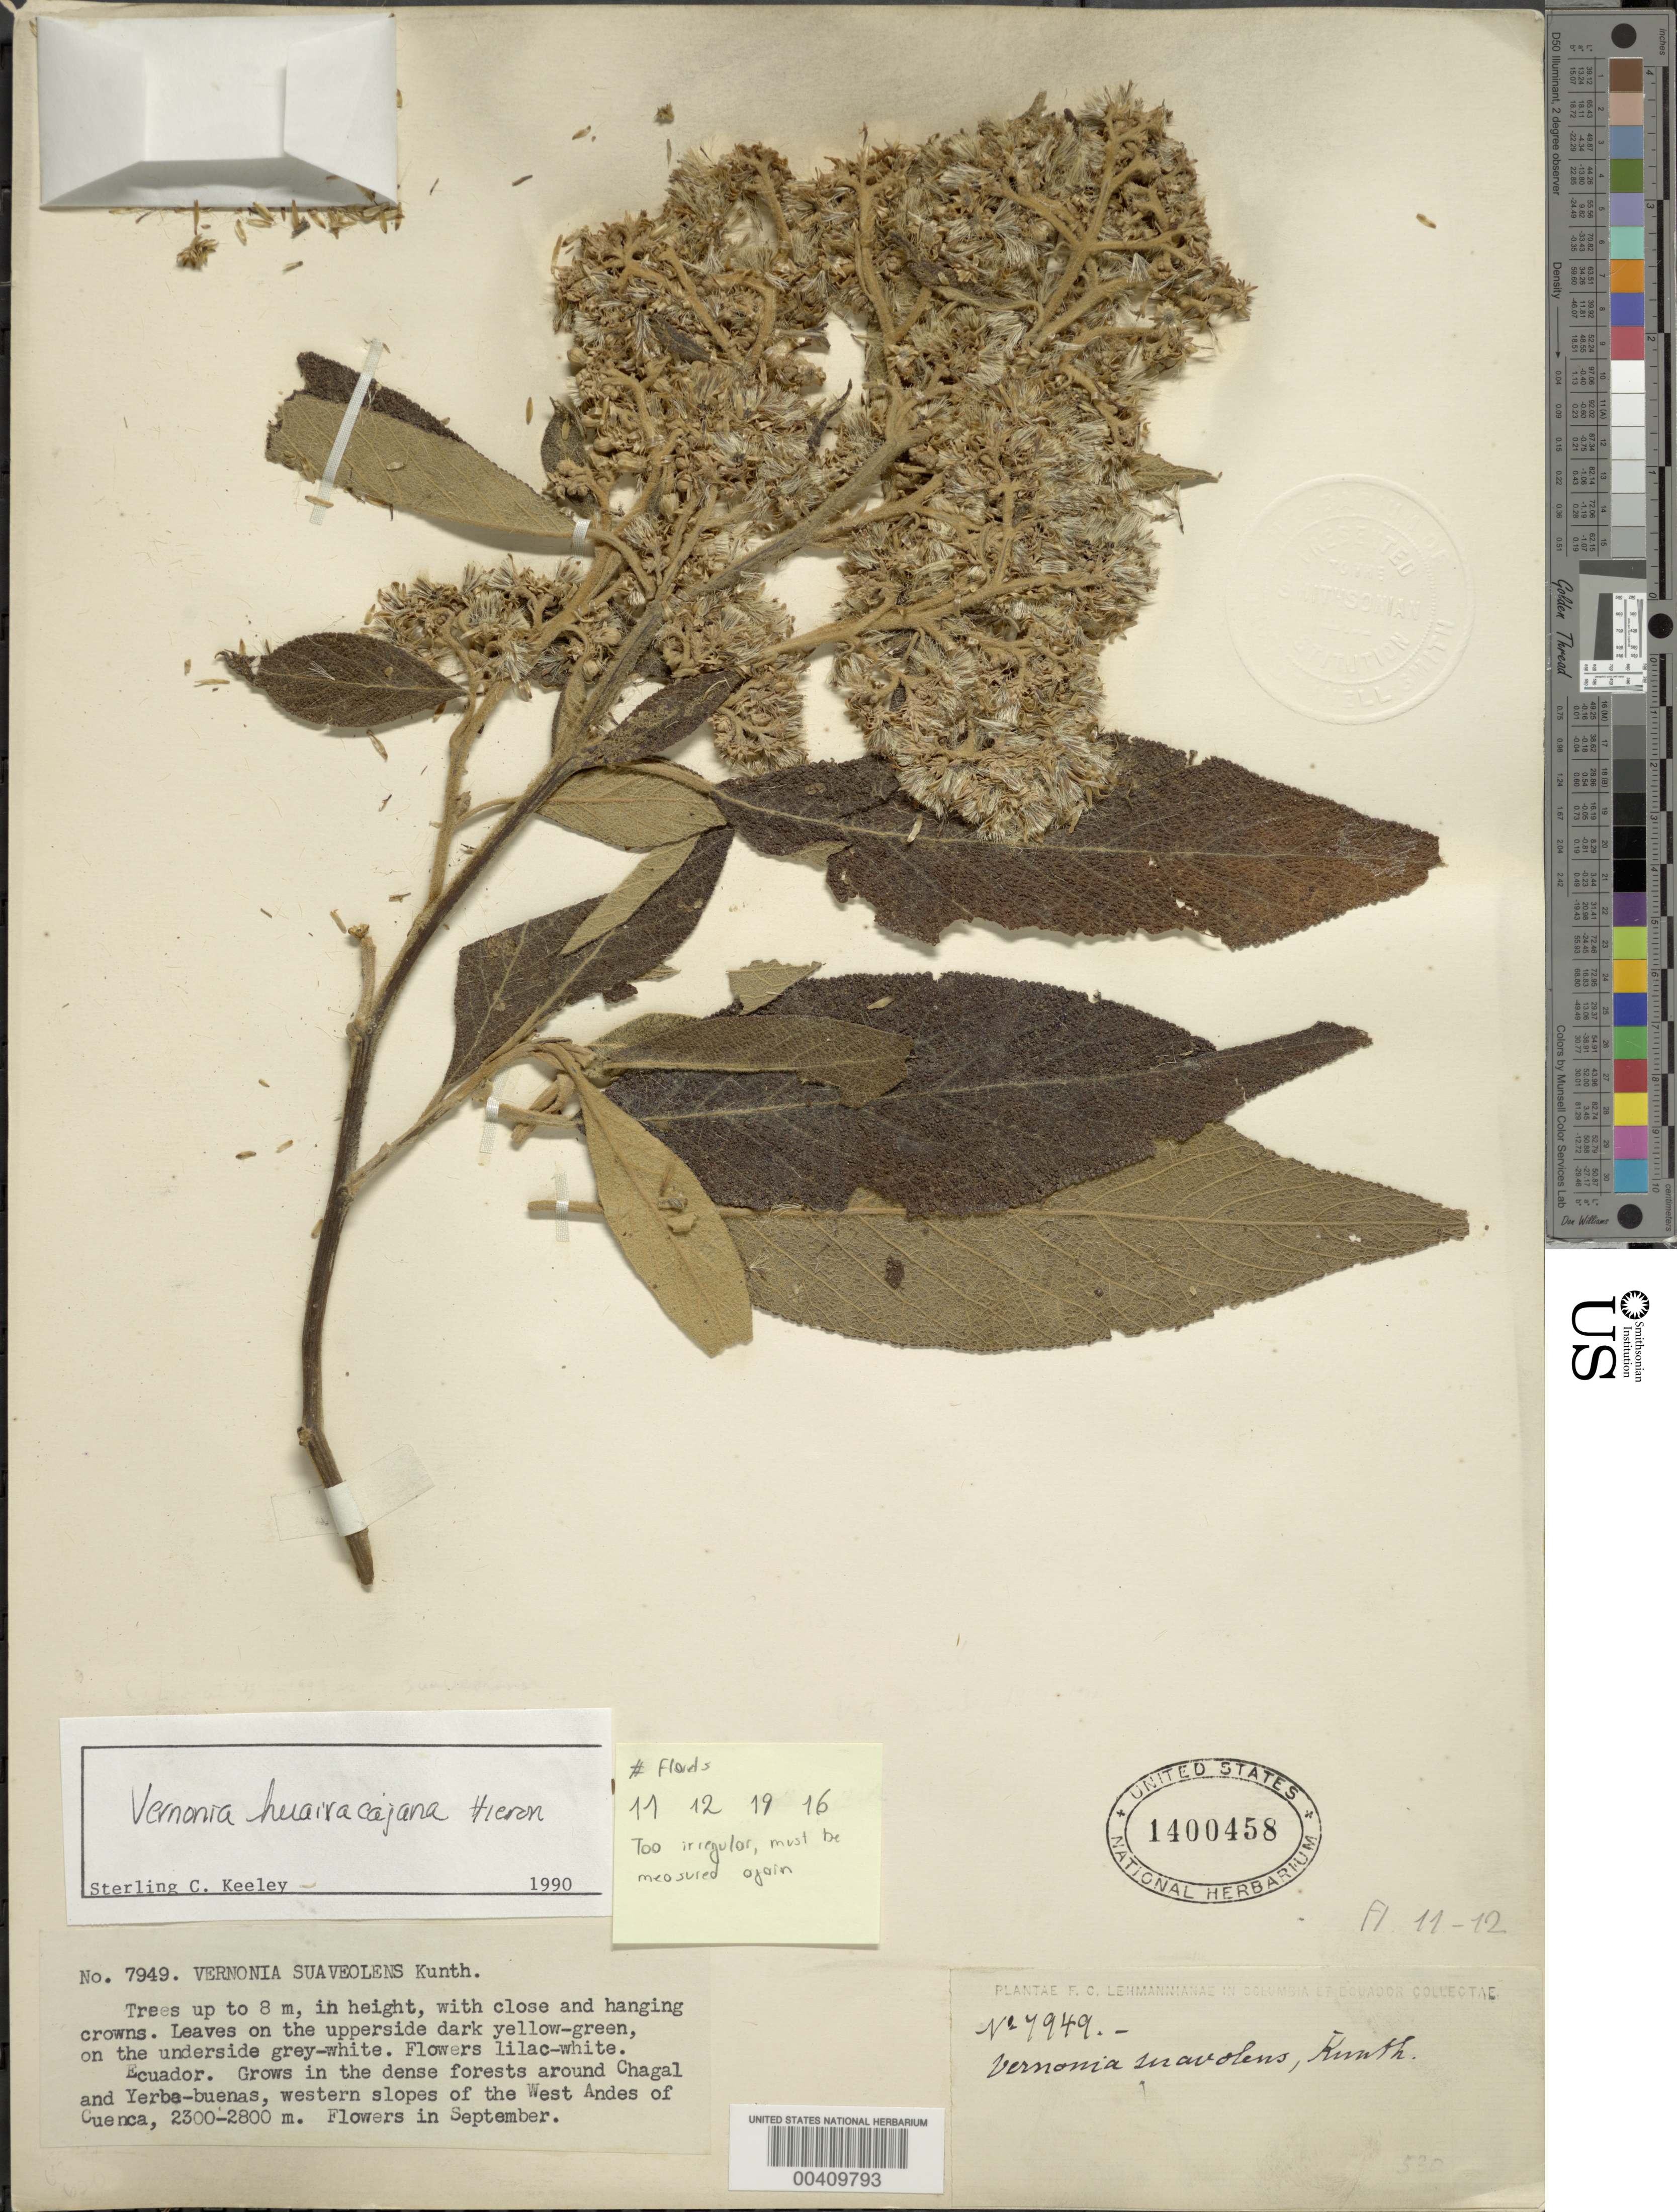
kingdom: Plantae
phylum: Tracheophyta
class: Magnoliopsida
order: Asterales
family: Asteraceae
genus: Critoniopsis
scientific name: Critoniopsis suaveolens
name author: (Kunth) H. Rob.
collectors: F. C. Lehmann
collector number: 7949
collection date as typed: Sep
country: Ecuador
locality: Around chagal & yerba-buenas, western slopes of west Andes of Cuenca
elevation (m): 2300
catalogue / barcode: US 1400458